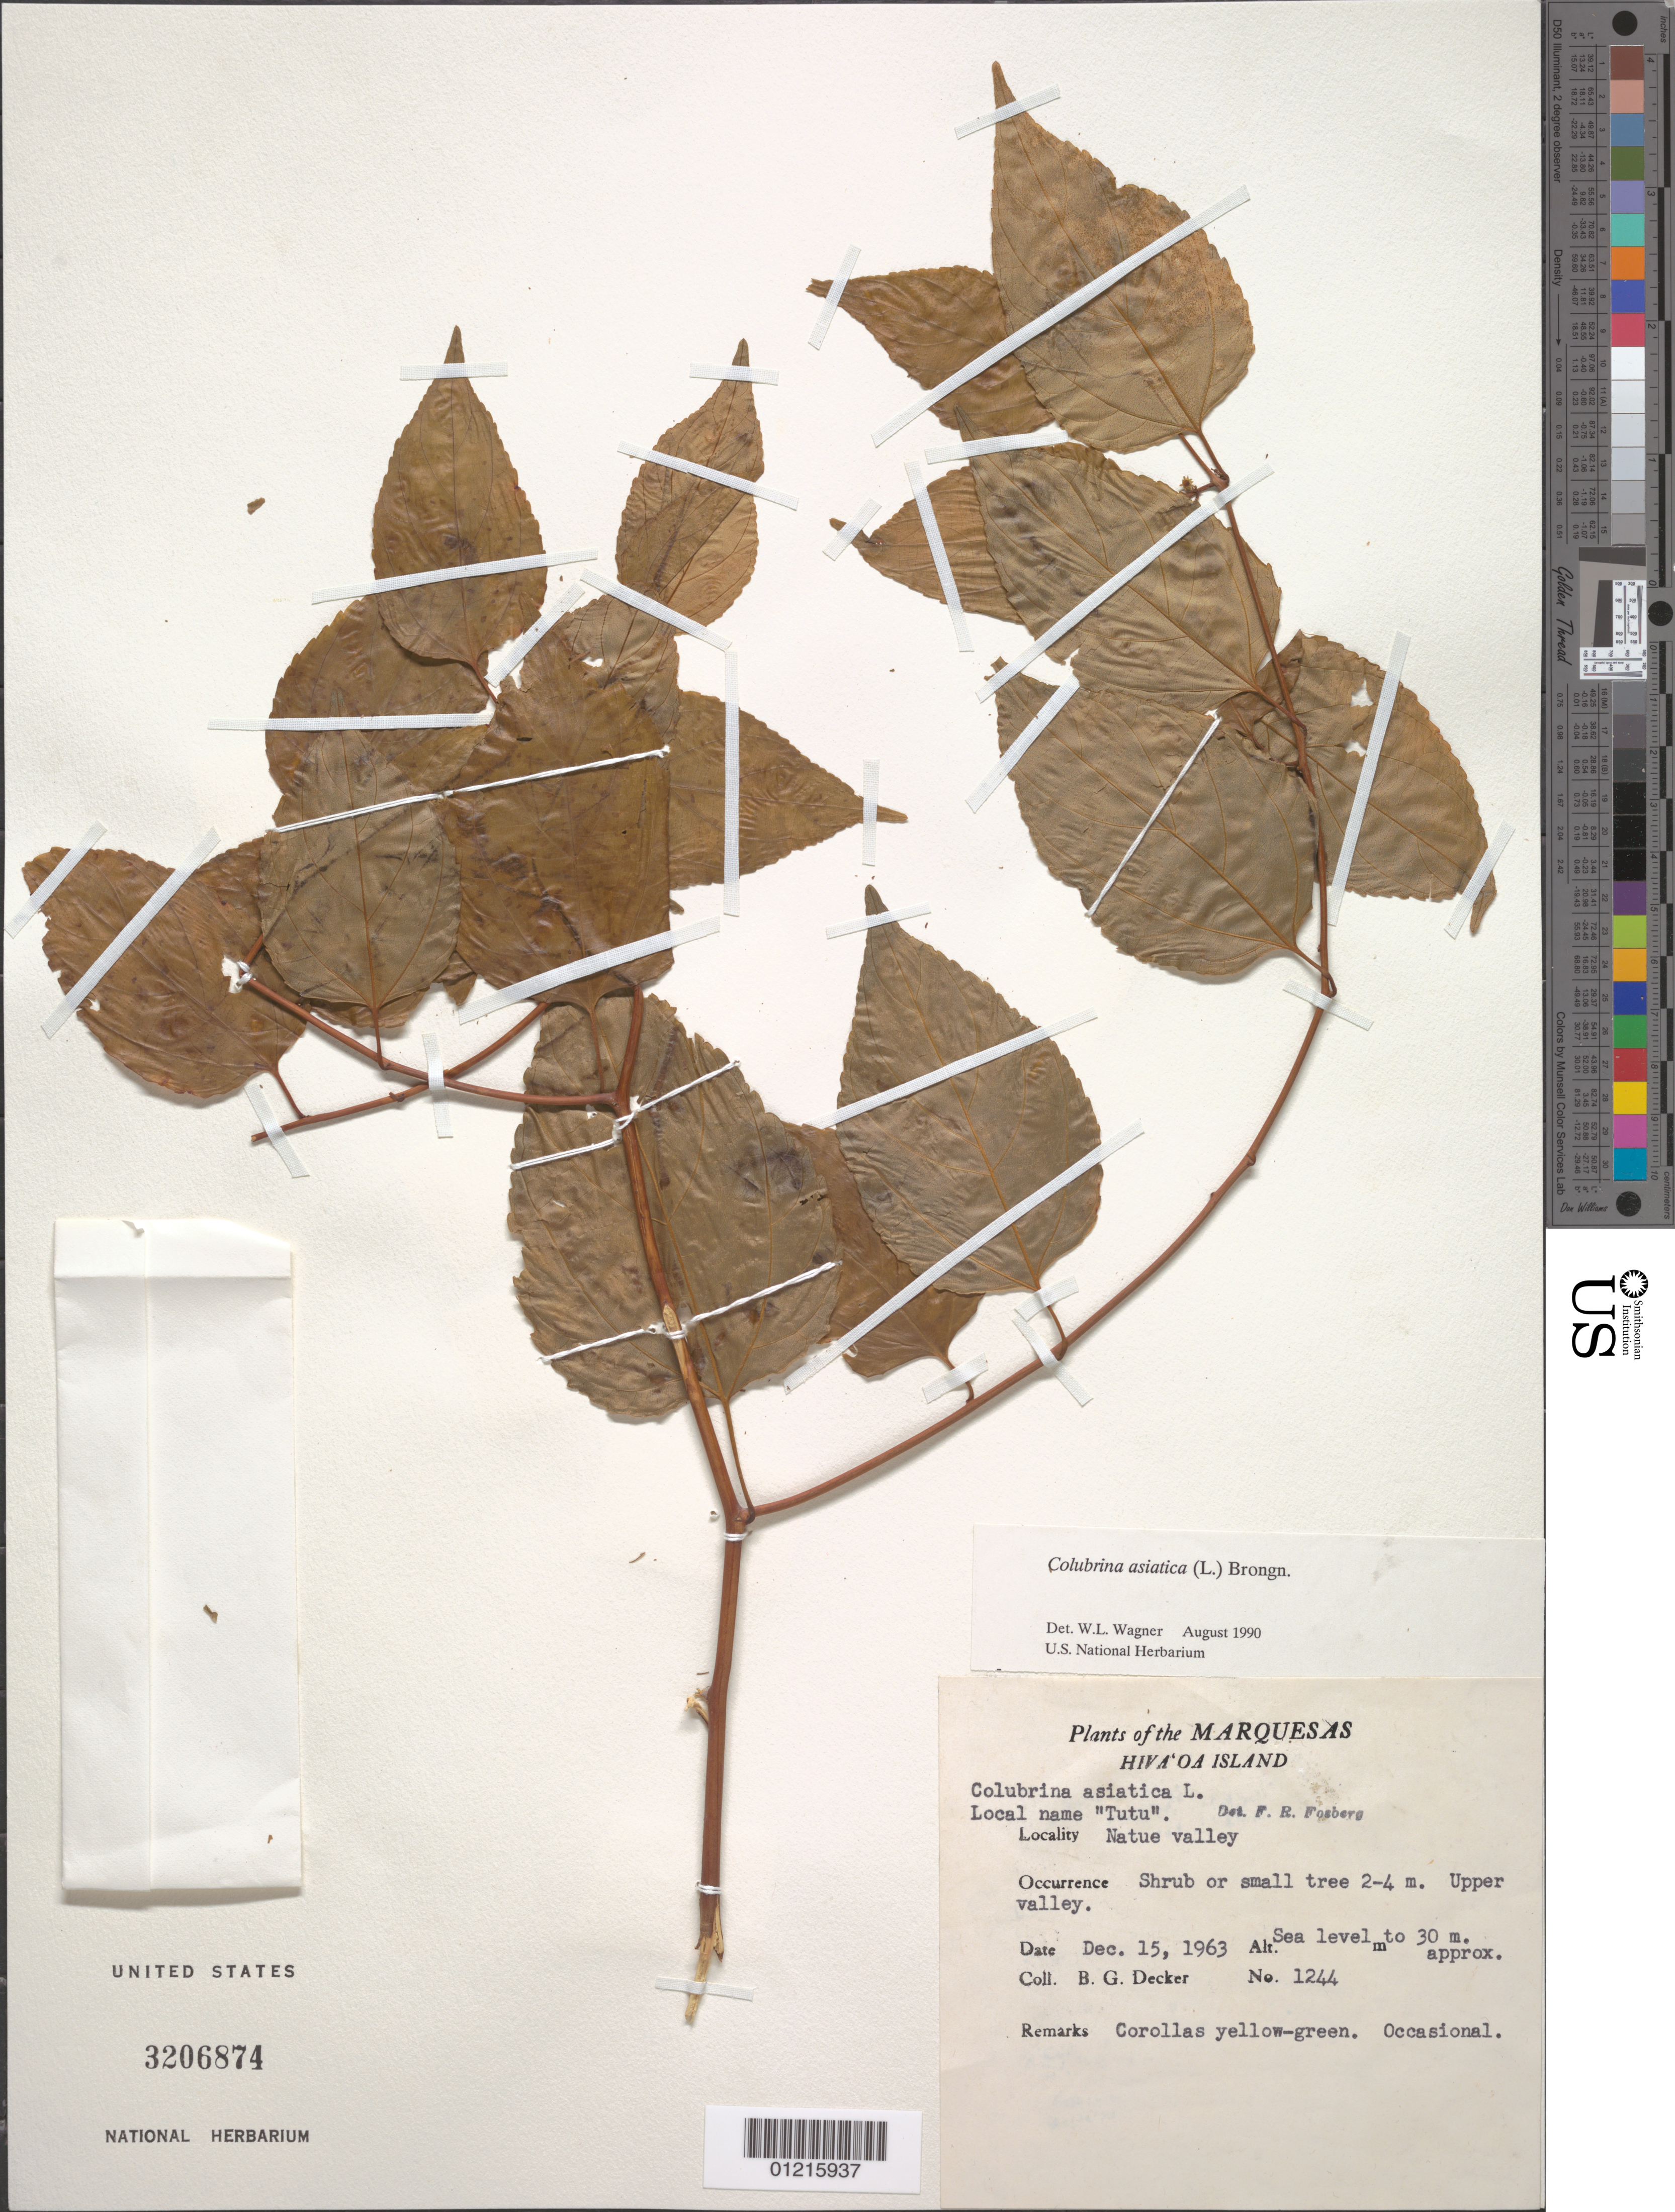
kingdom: Plantae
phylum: Tracheophyta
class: Magnoliopsida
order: Rosales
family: Rhamnaceae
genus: Colubrina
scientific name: Colubrina asiatica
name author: (L.) Brongn.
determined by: Wagner, W. L., (BOT), Smithsonian Institution - National Museum of Natural History (UNITED STATES)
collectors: B. G. Decker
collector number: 1244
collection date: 1963-12-15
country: French Polynesia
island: Hiva Oa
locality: Natue Valley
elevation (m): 0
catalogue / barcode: US 3206874